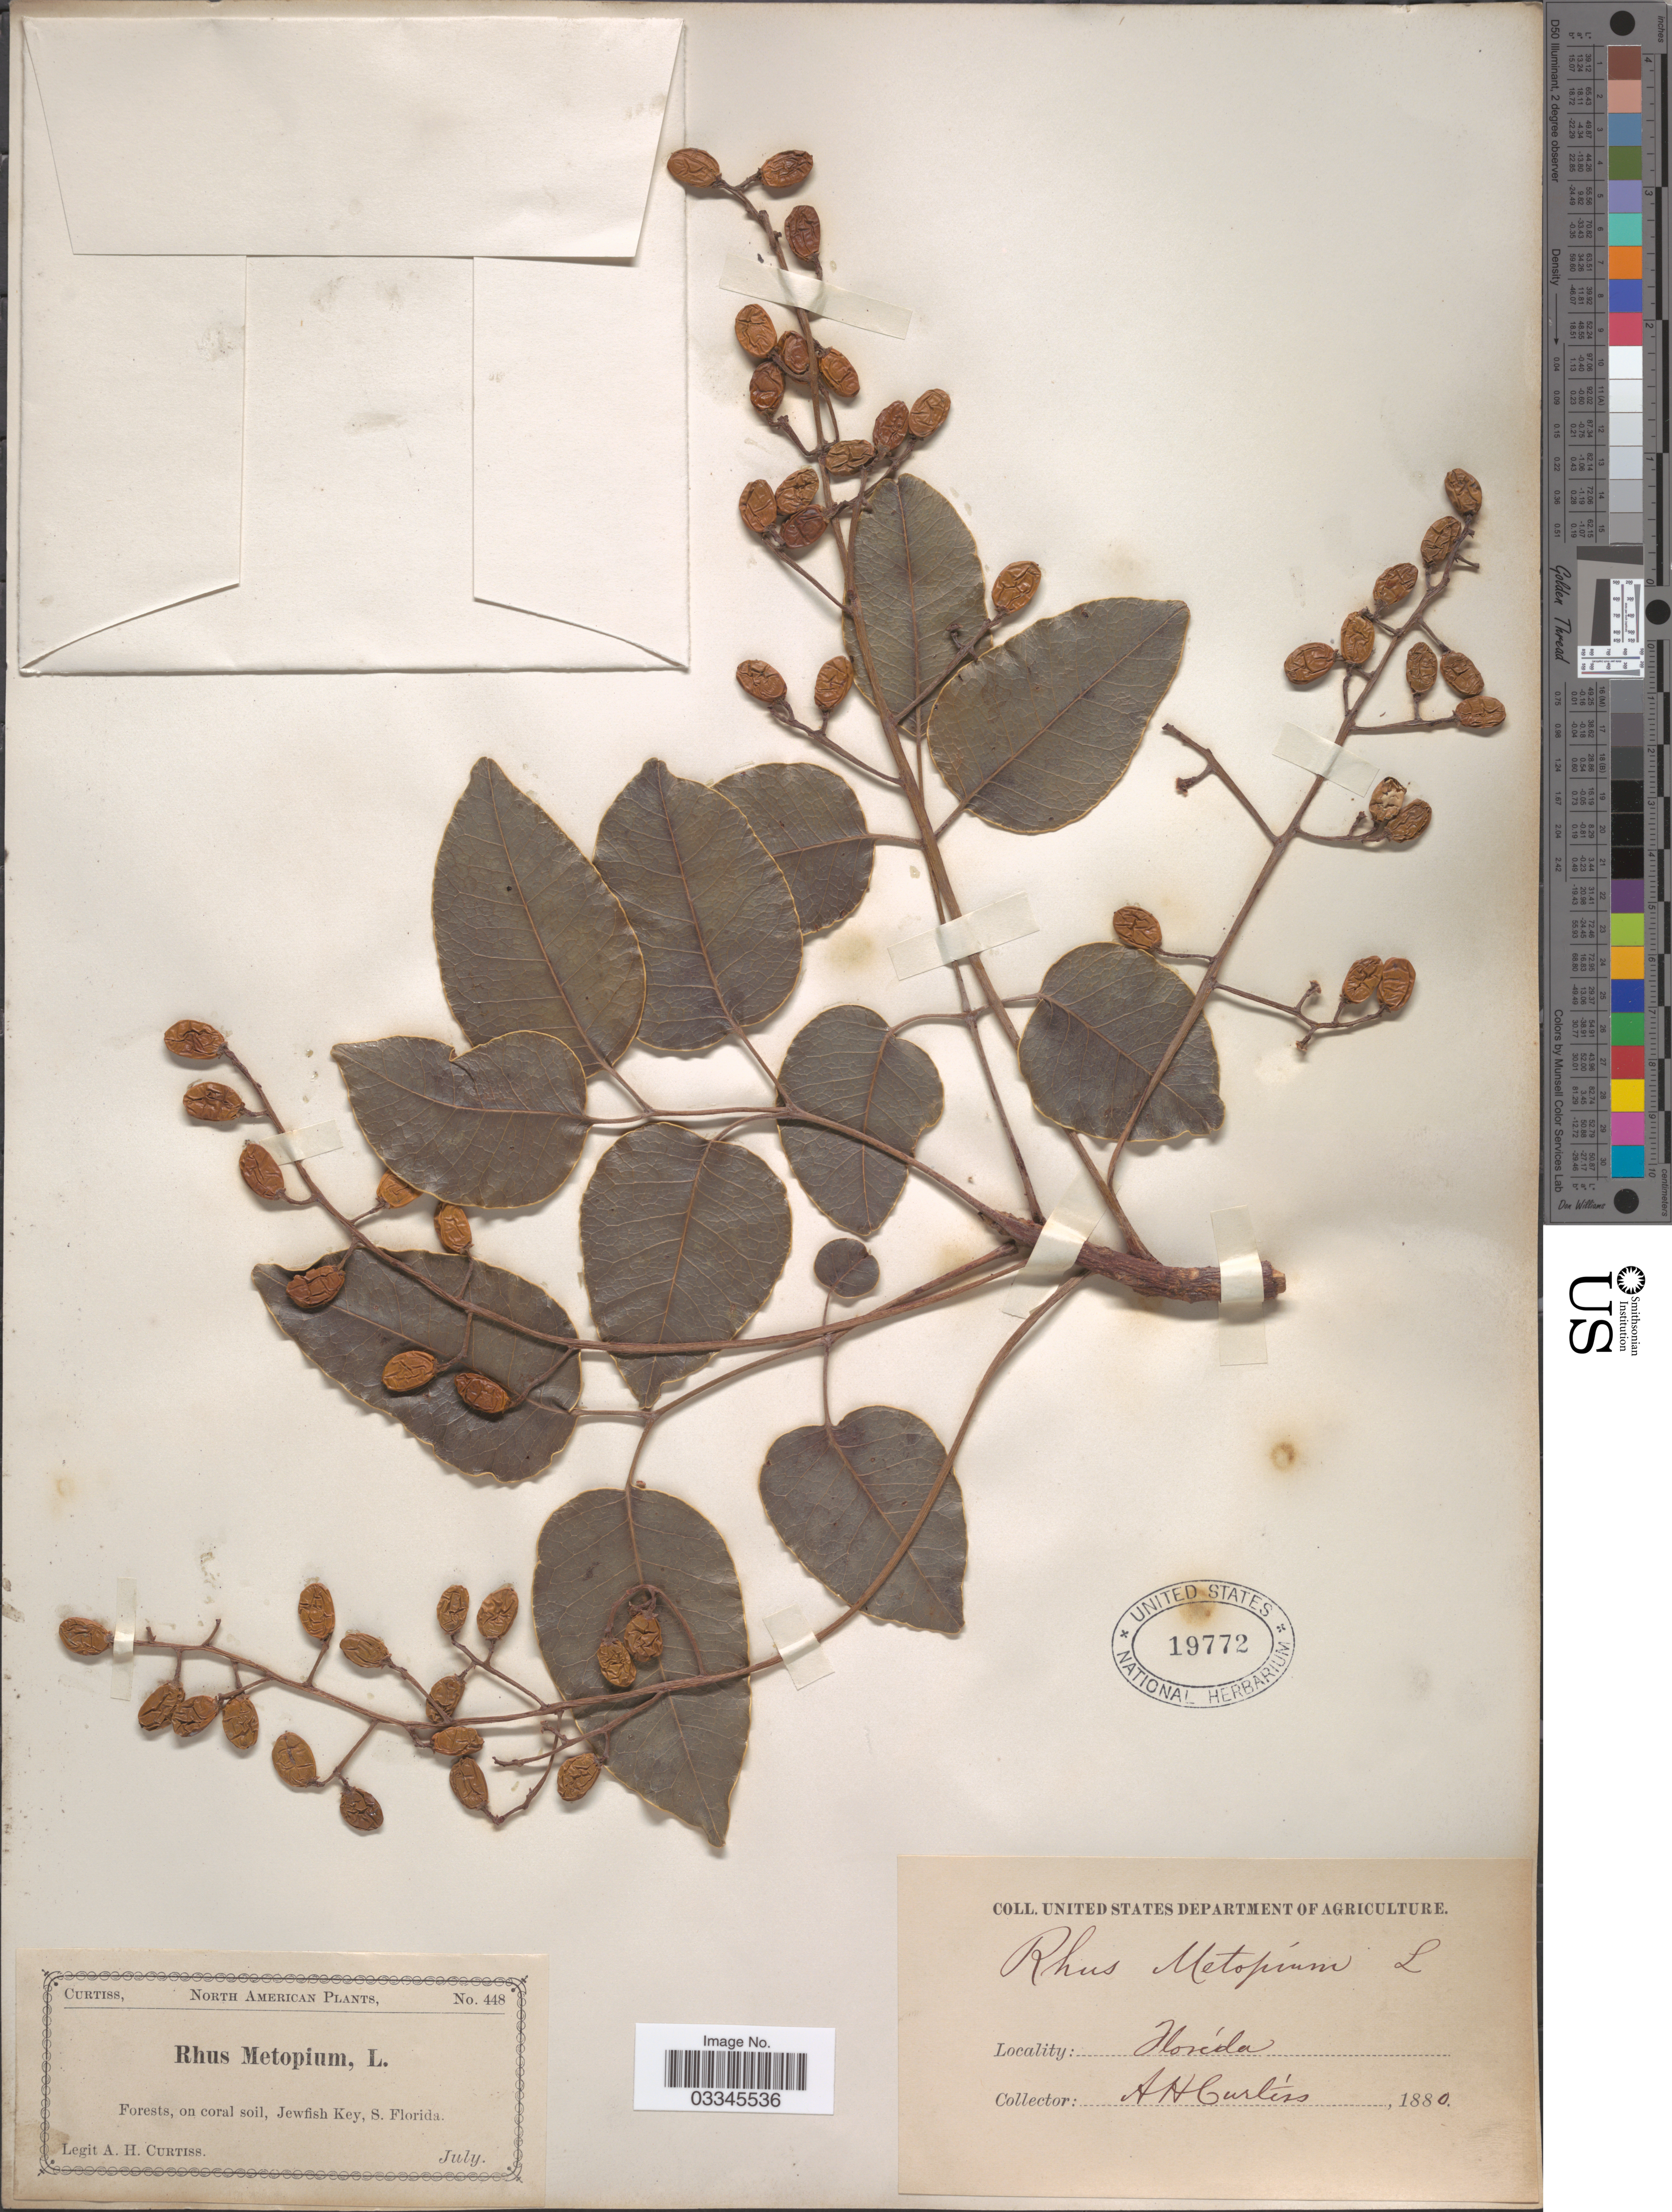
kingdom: Plantae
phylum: Tracheophyta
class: Magnoliopsida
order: Sapindales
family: Anacardiaceae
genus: Metopium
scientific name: Metopium toxiferum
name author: (L.) Krug & Urb.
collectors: A. H. Curtiss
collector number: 448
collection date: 1880-07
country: United States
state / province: Florida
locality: North American. Jewfish Key, S. FLorida.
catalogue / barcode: US 19772